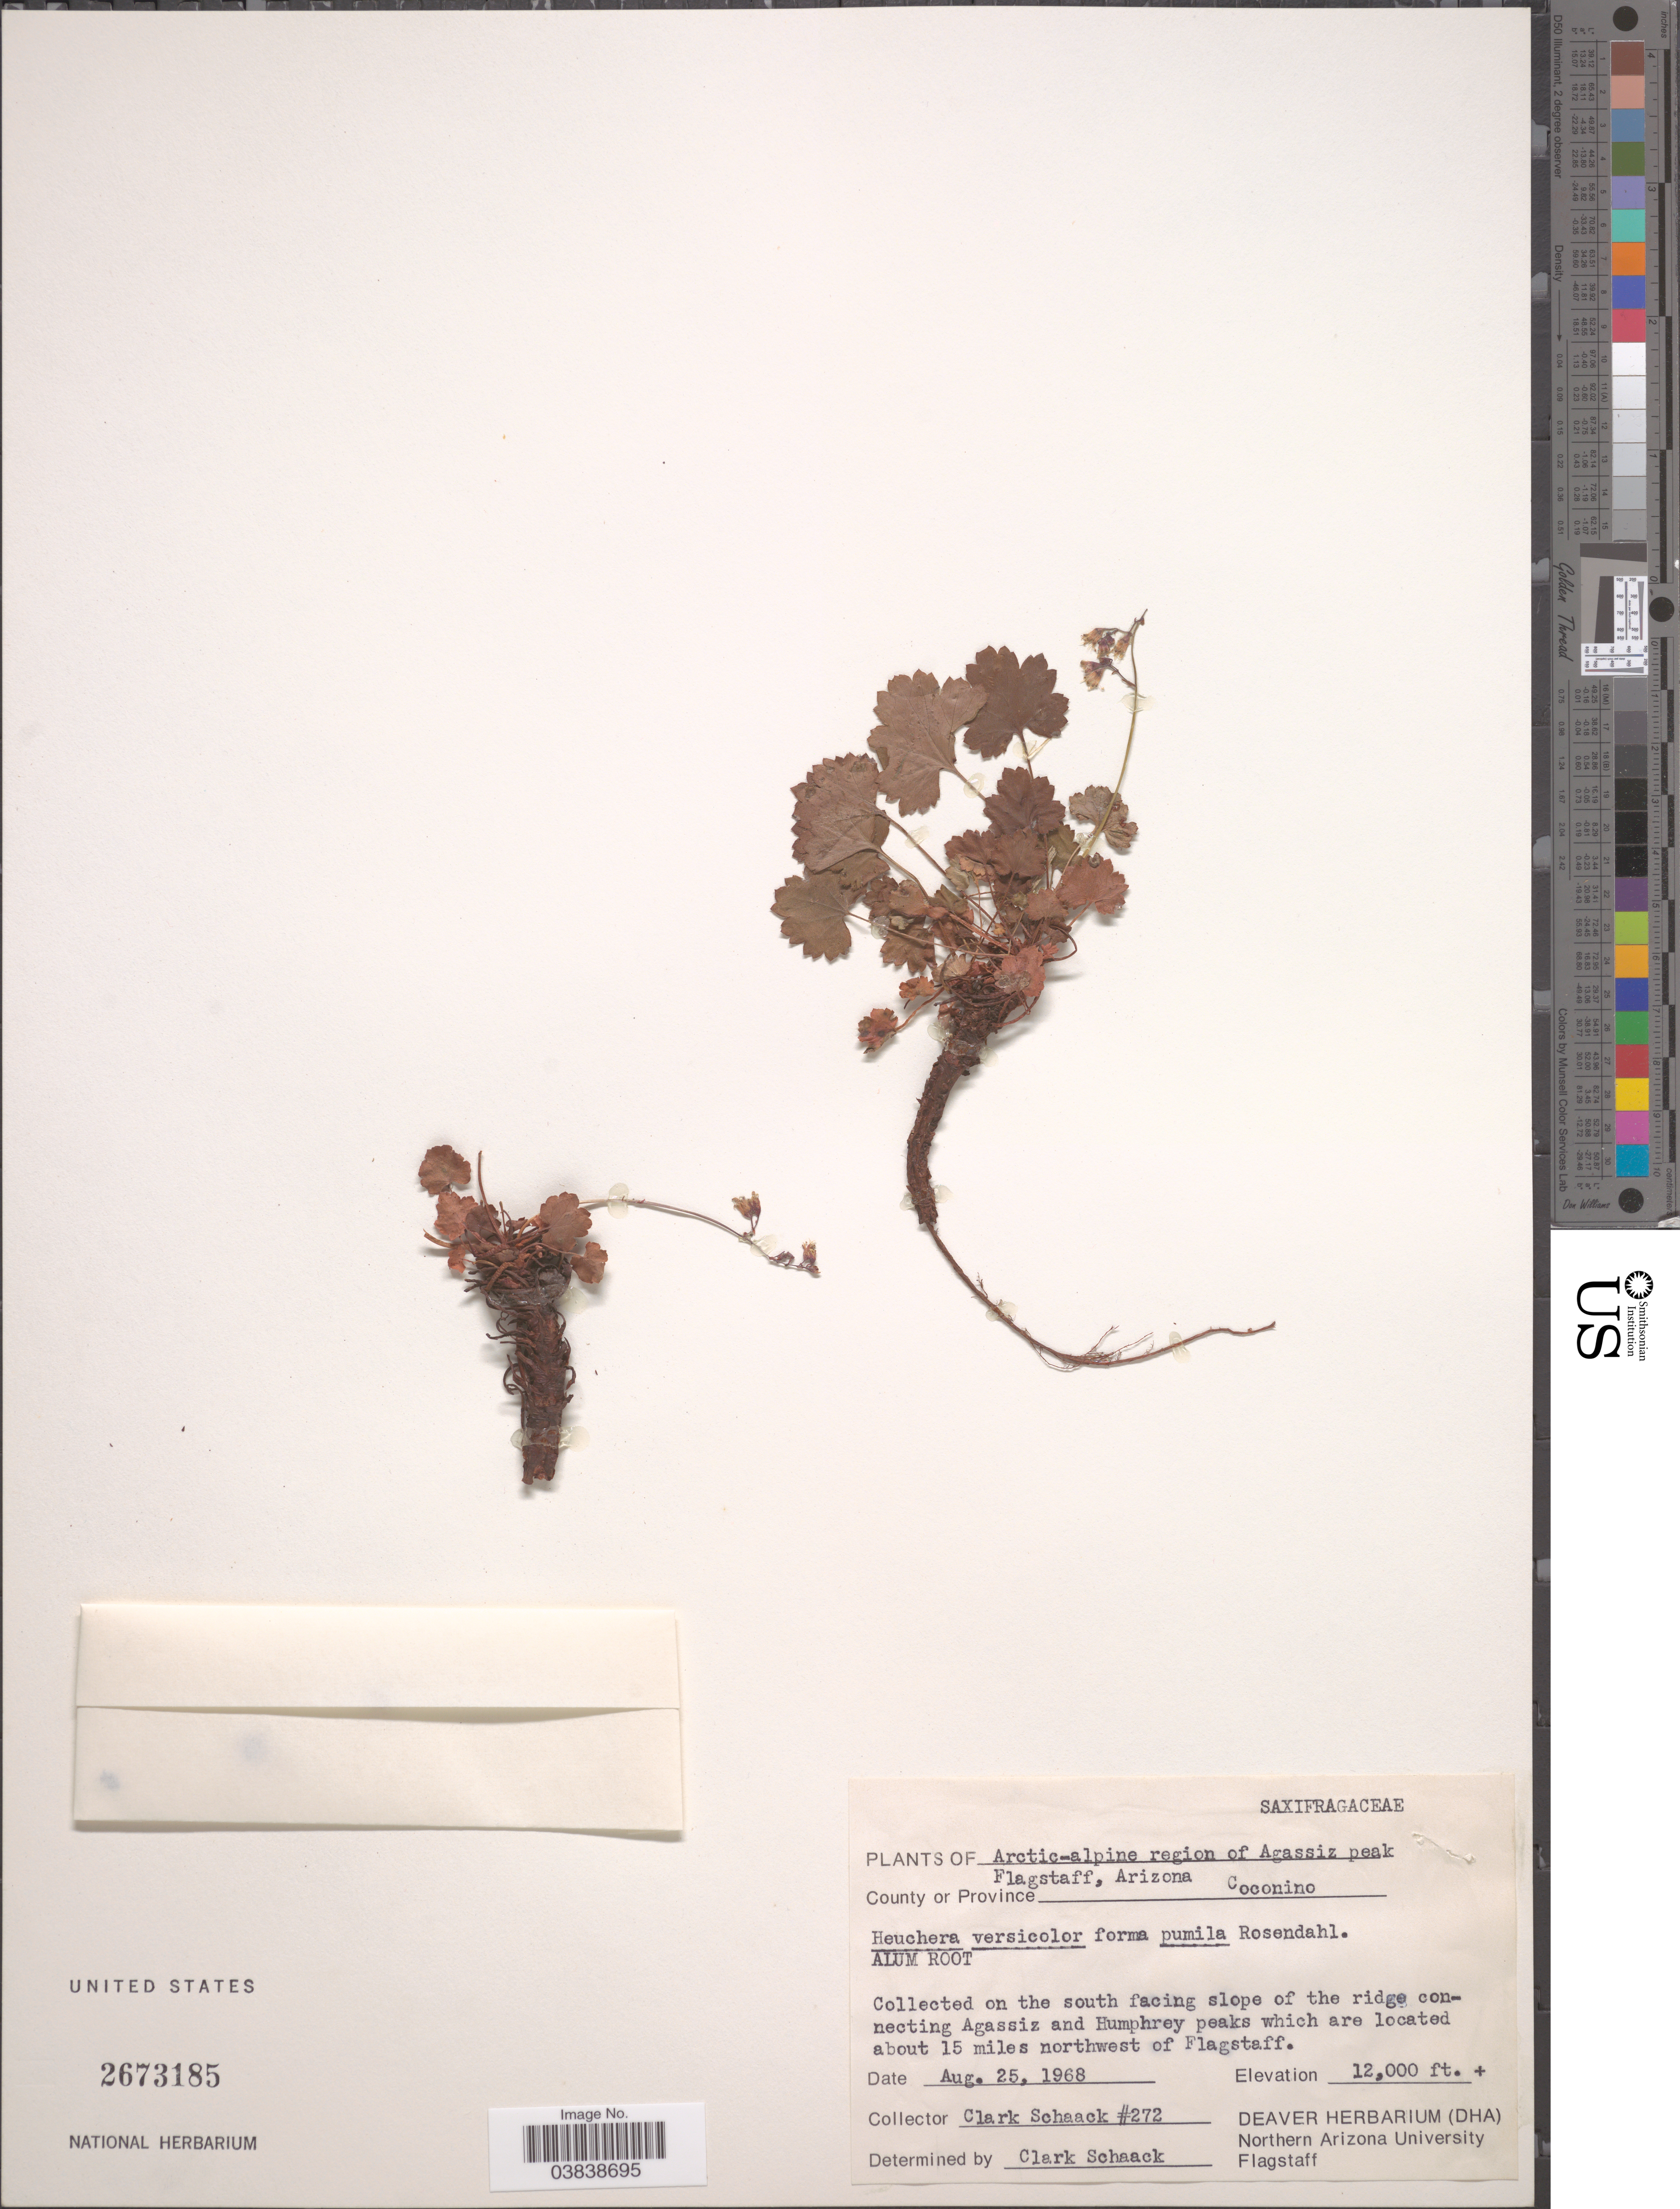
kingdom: Plantae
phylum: Tracheophyta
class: Magnoliopsida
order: Saxifragales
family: Saxifragaceae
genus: Heuchera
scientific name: Heuchera lithophila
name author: A. Heller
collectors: C. G. Schaack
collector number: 272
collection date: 1968-08-25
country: United States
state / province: Arizona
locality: Arctic-alpine region of Agassiz peak. Flagstaff. County or Province Cococino. On the south facing slope of the ridge connecting Agassiz and Humphrey peaks which are located about 15 miles northwest of Flagstaff.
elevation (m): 3658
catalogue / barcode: US 2673185